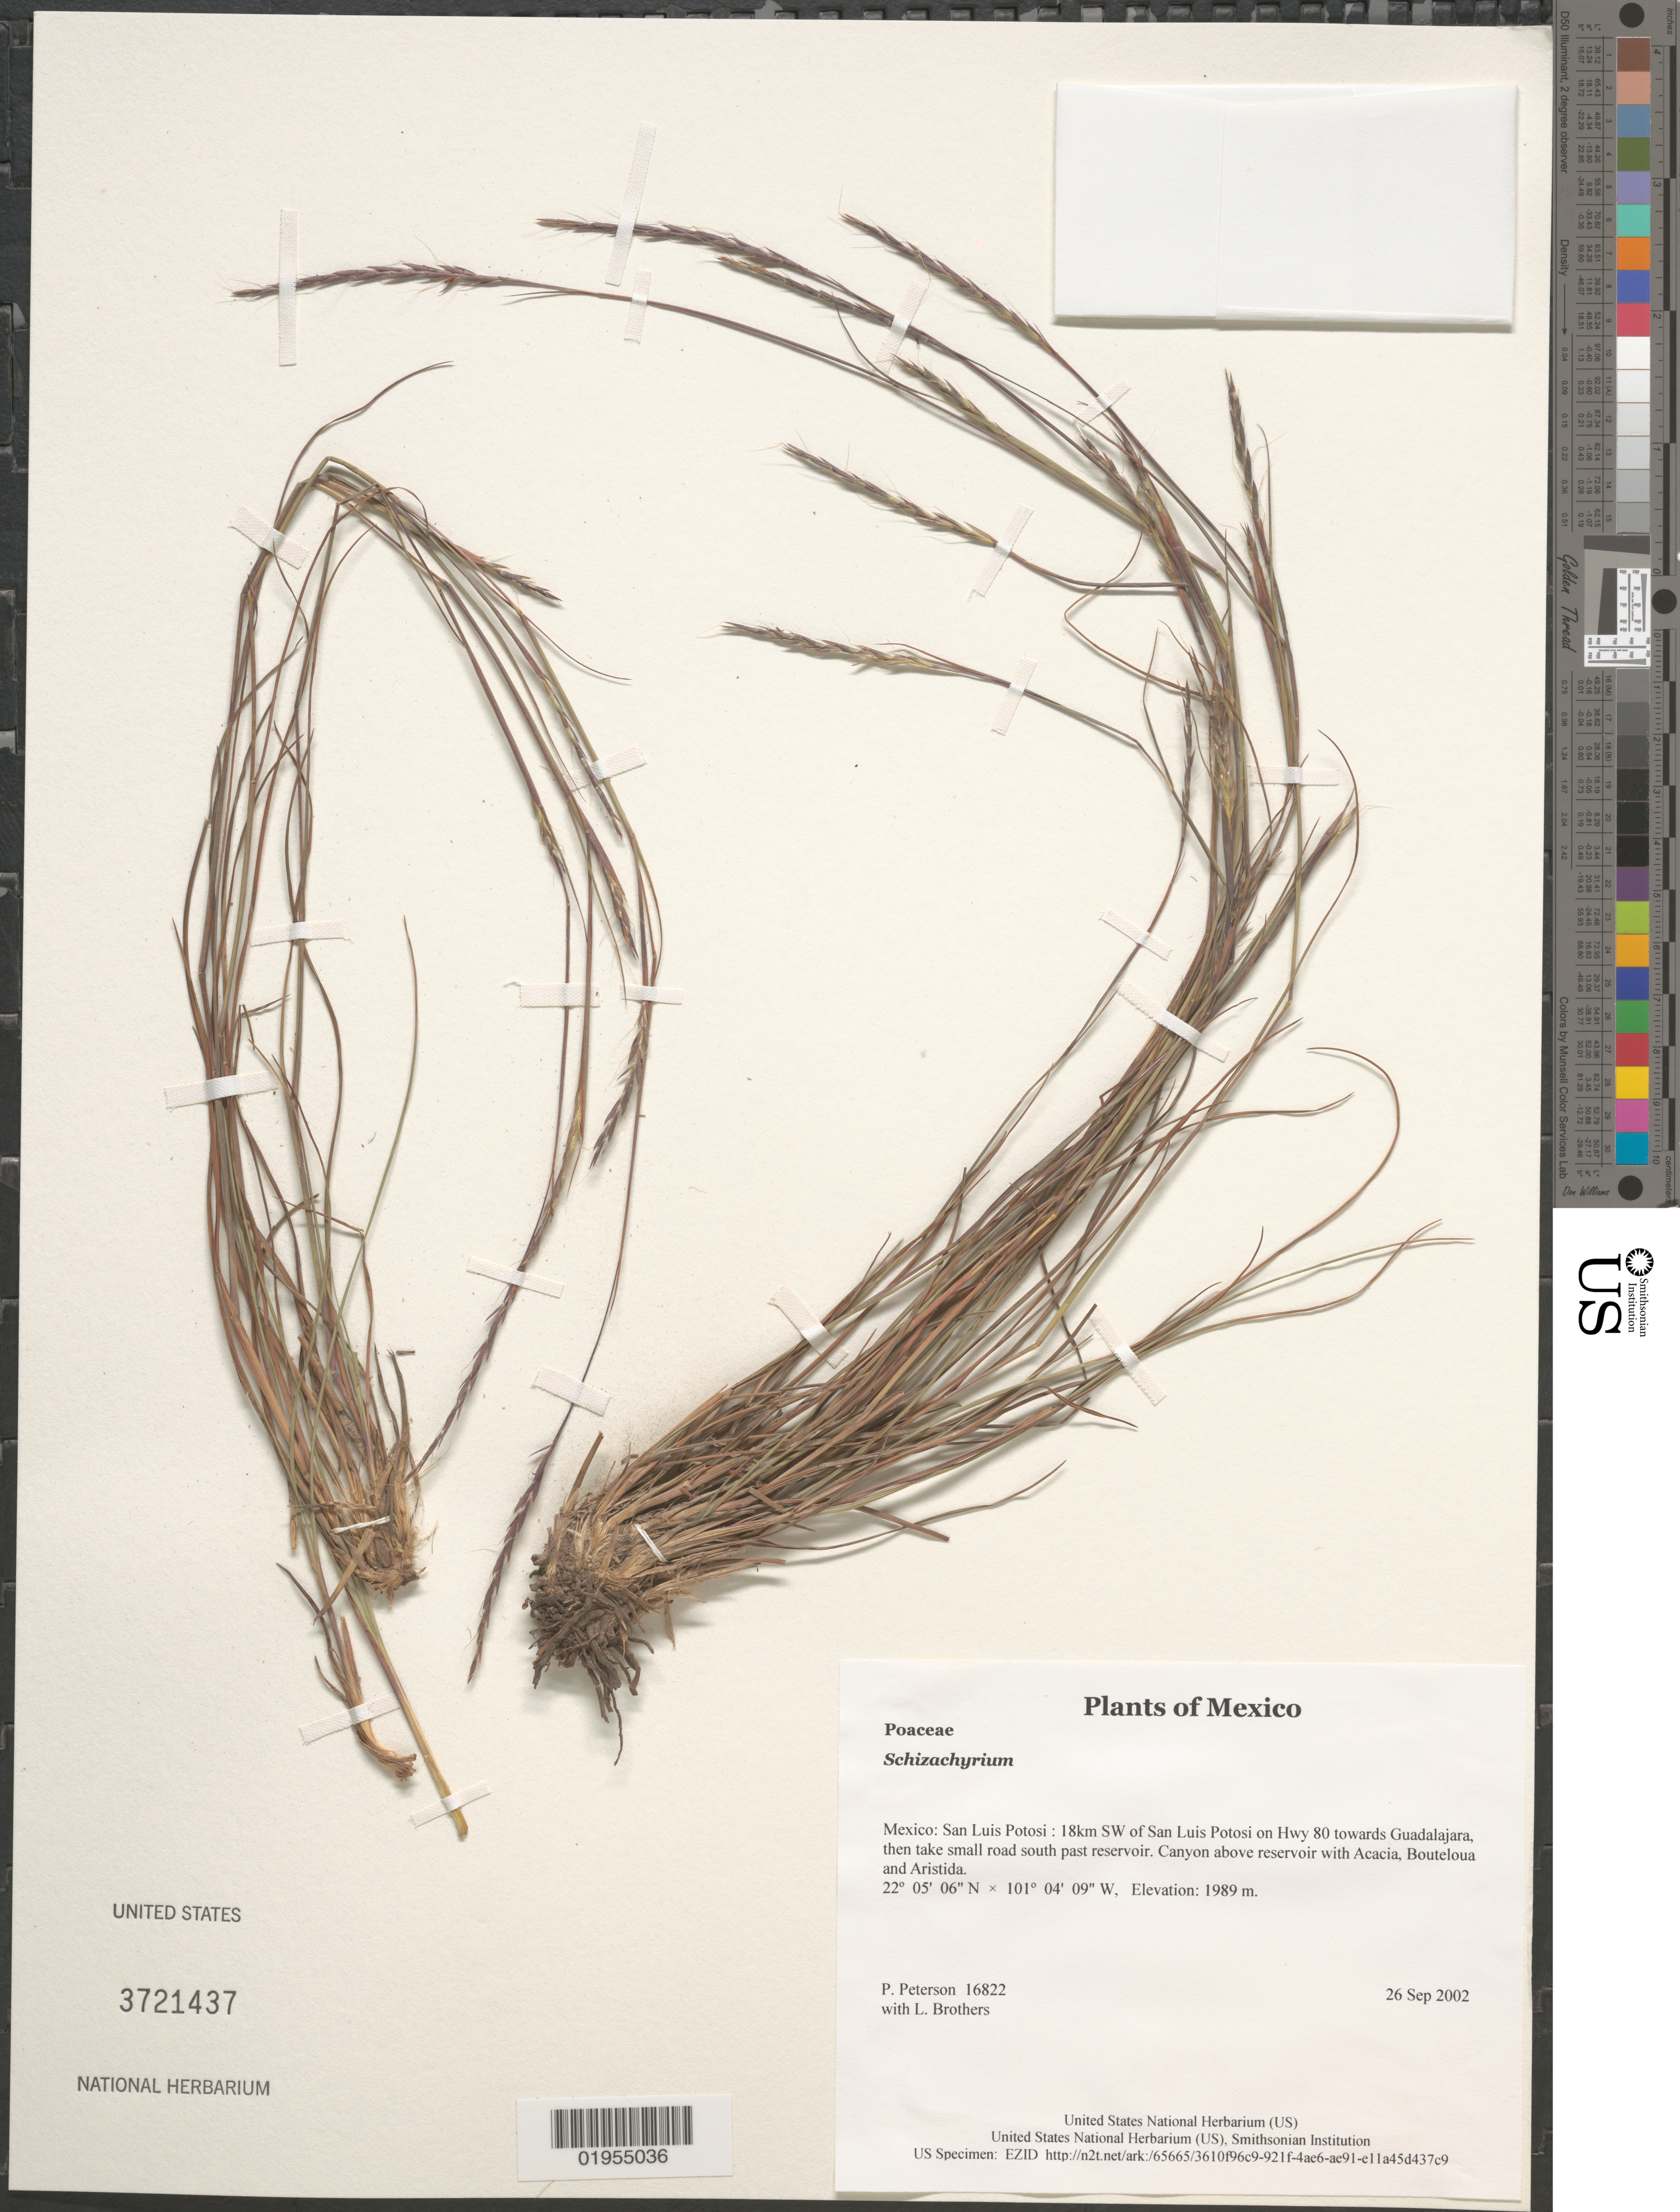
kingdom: Plantae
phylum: Tracheophyta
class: Liliopsida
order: Poales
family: Poaceae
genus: Schizachyrium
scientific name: Schizachyrium sp.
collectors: P. M. Peterson & L. E. Brothers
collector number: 16822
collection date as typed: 26 Sep 2002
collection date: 2002-09-26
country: Mexico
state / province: San Luis Potosi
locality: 18km SW of San Luis Potosi on Hwy 80 towards Guadalajara, then take small road south past reservoir. Canyon above reservoir with Acacia, Bouteloua and Aristida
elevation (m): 1989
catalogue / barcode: US 3721437